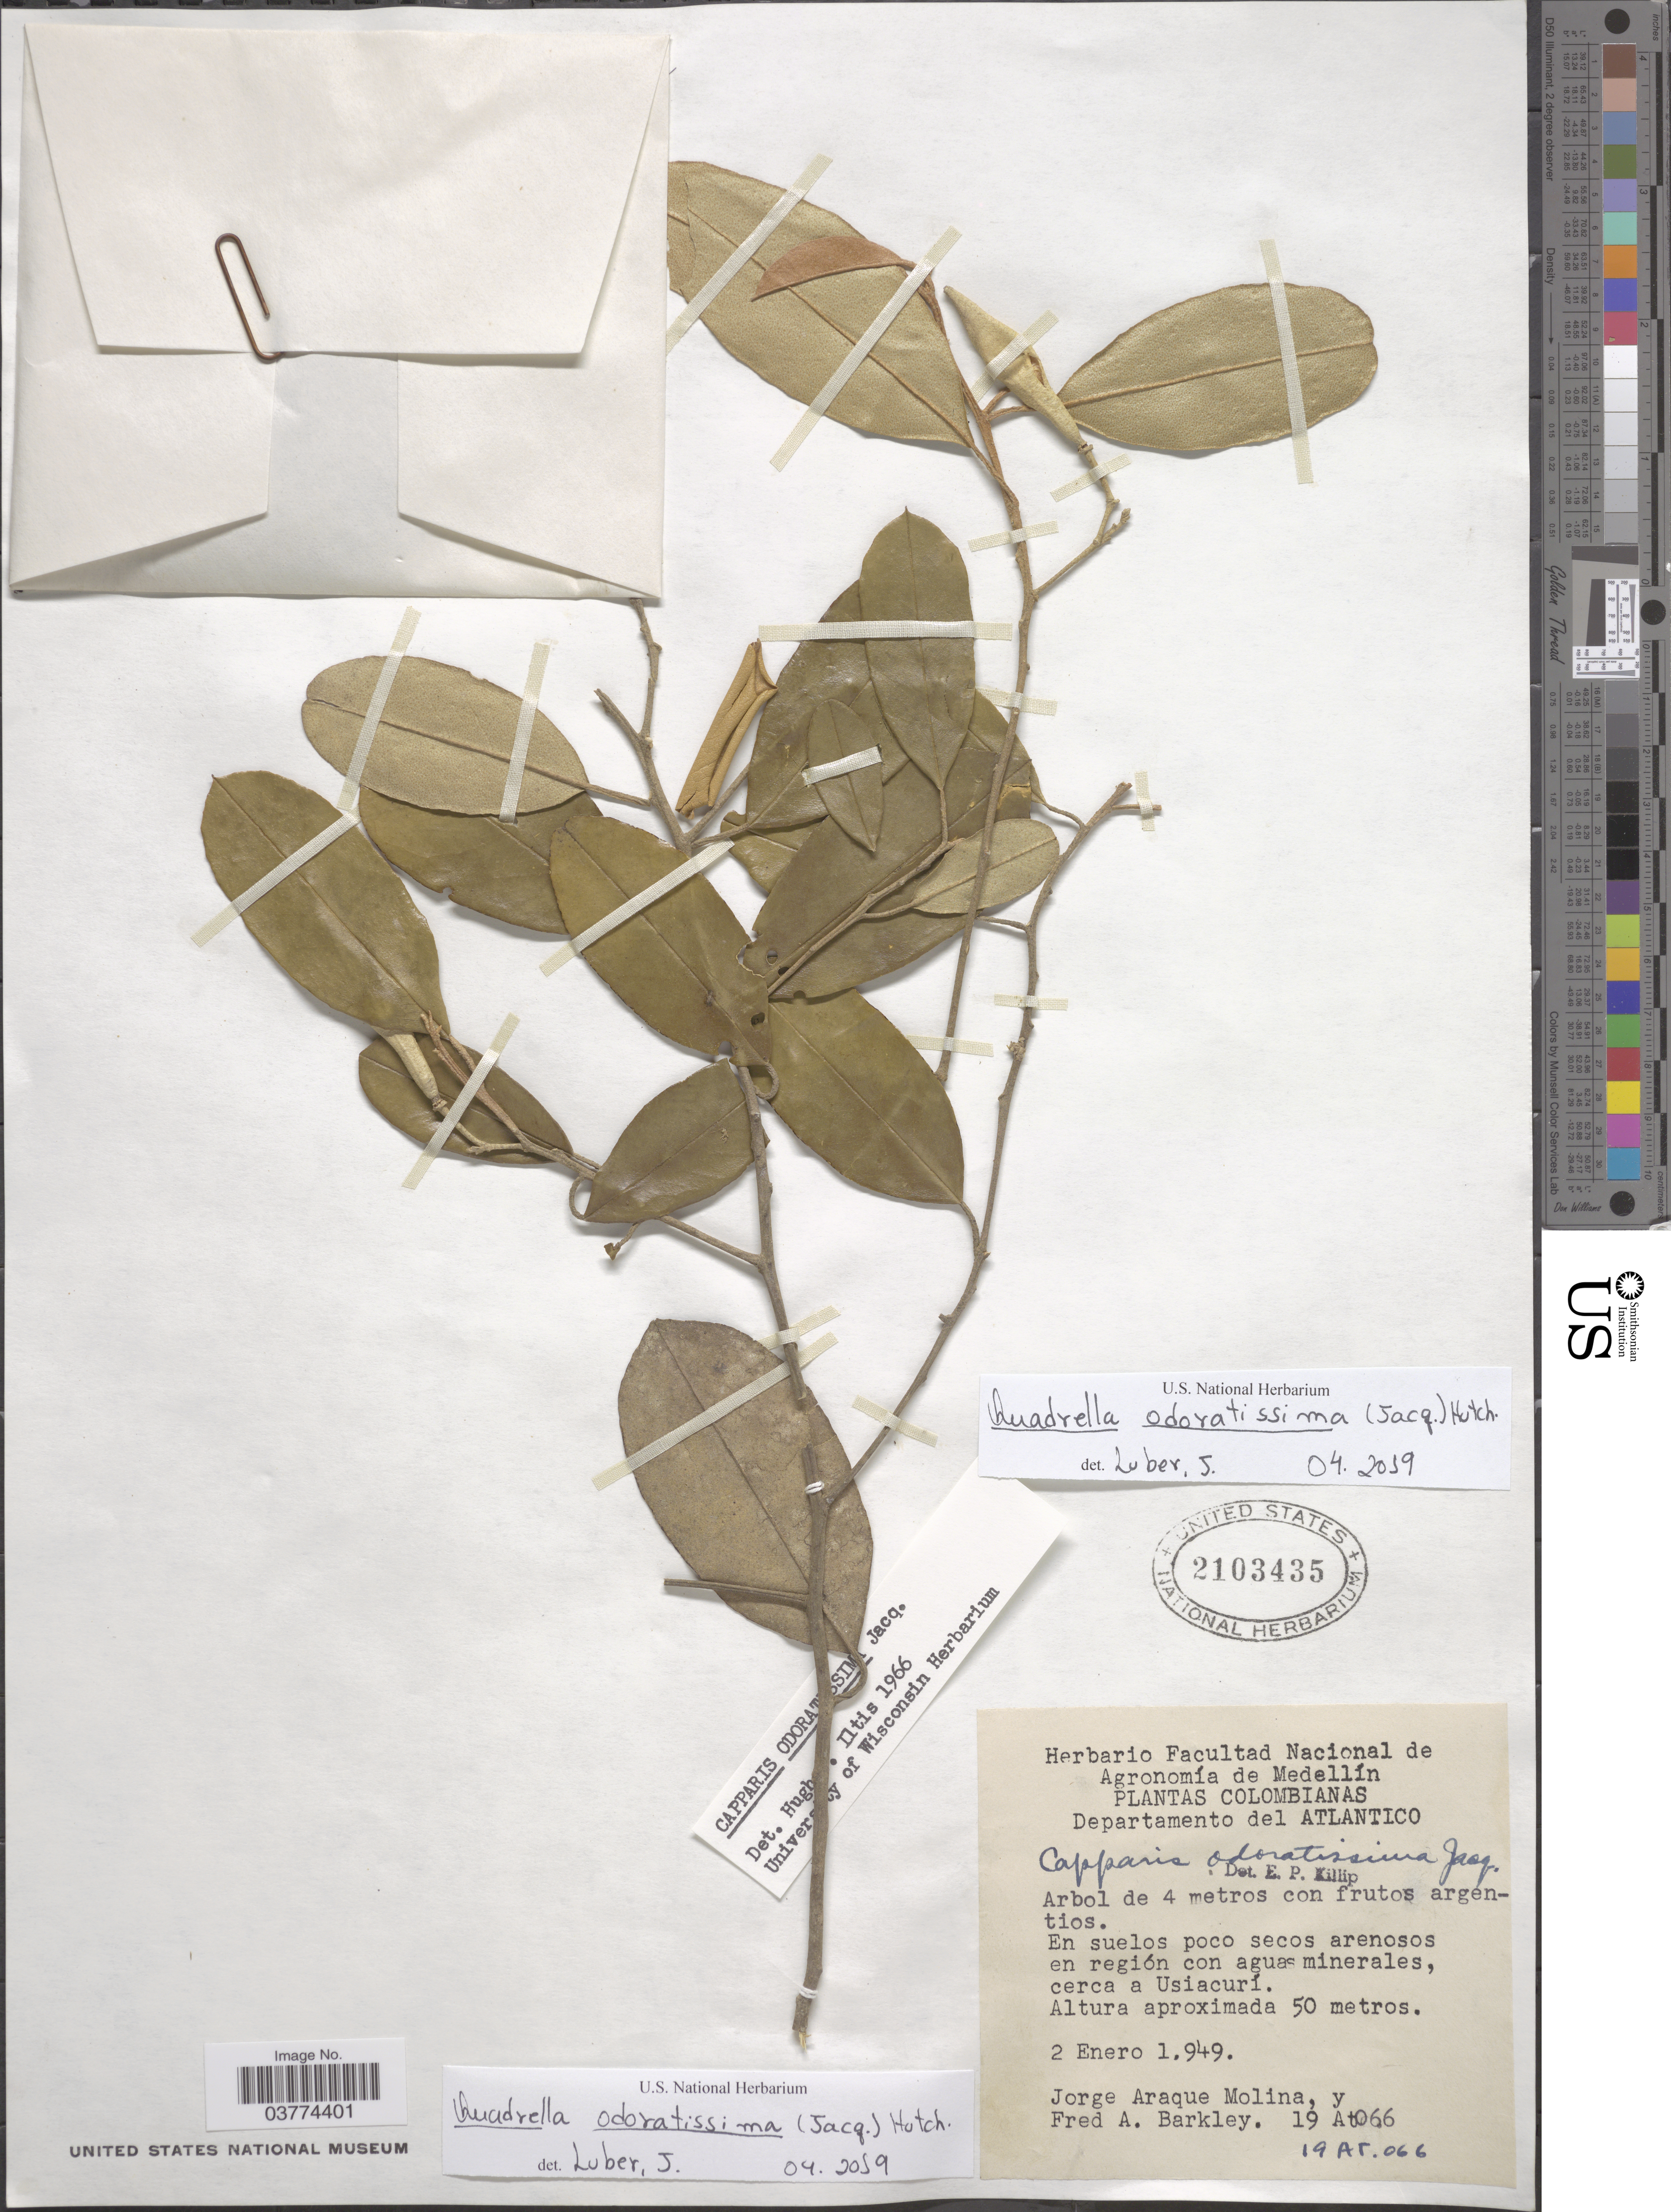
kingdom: Plantae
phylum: Tracheophyta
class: Magnoliopsida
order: Brassicales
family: Capparaceae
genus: Quadrella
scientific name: Quadrella odoratissima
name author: (Jacq.) Hutch.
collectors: J. A. Molina & F. A. Barkley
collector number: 19At066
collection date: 1949-01-02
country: Colombia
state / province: Atlántico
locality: Departamento del Atlantico. Cerca a Usiacurí.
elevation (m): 50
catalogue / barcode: US 2103435